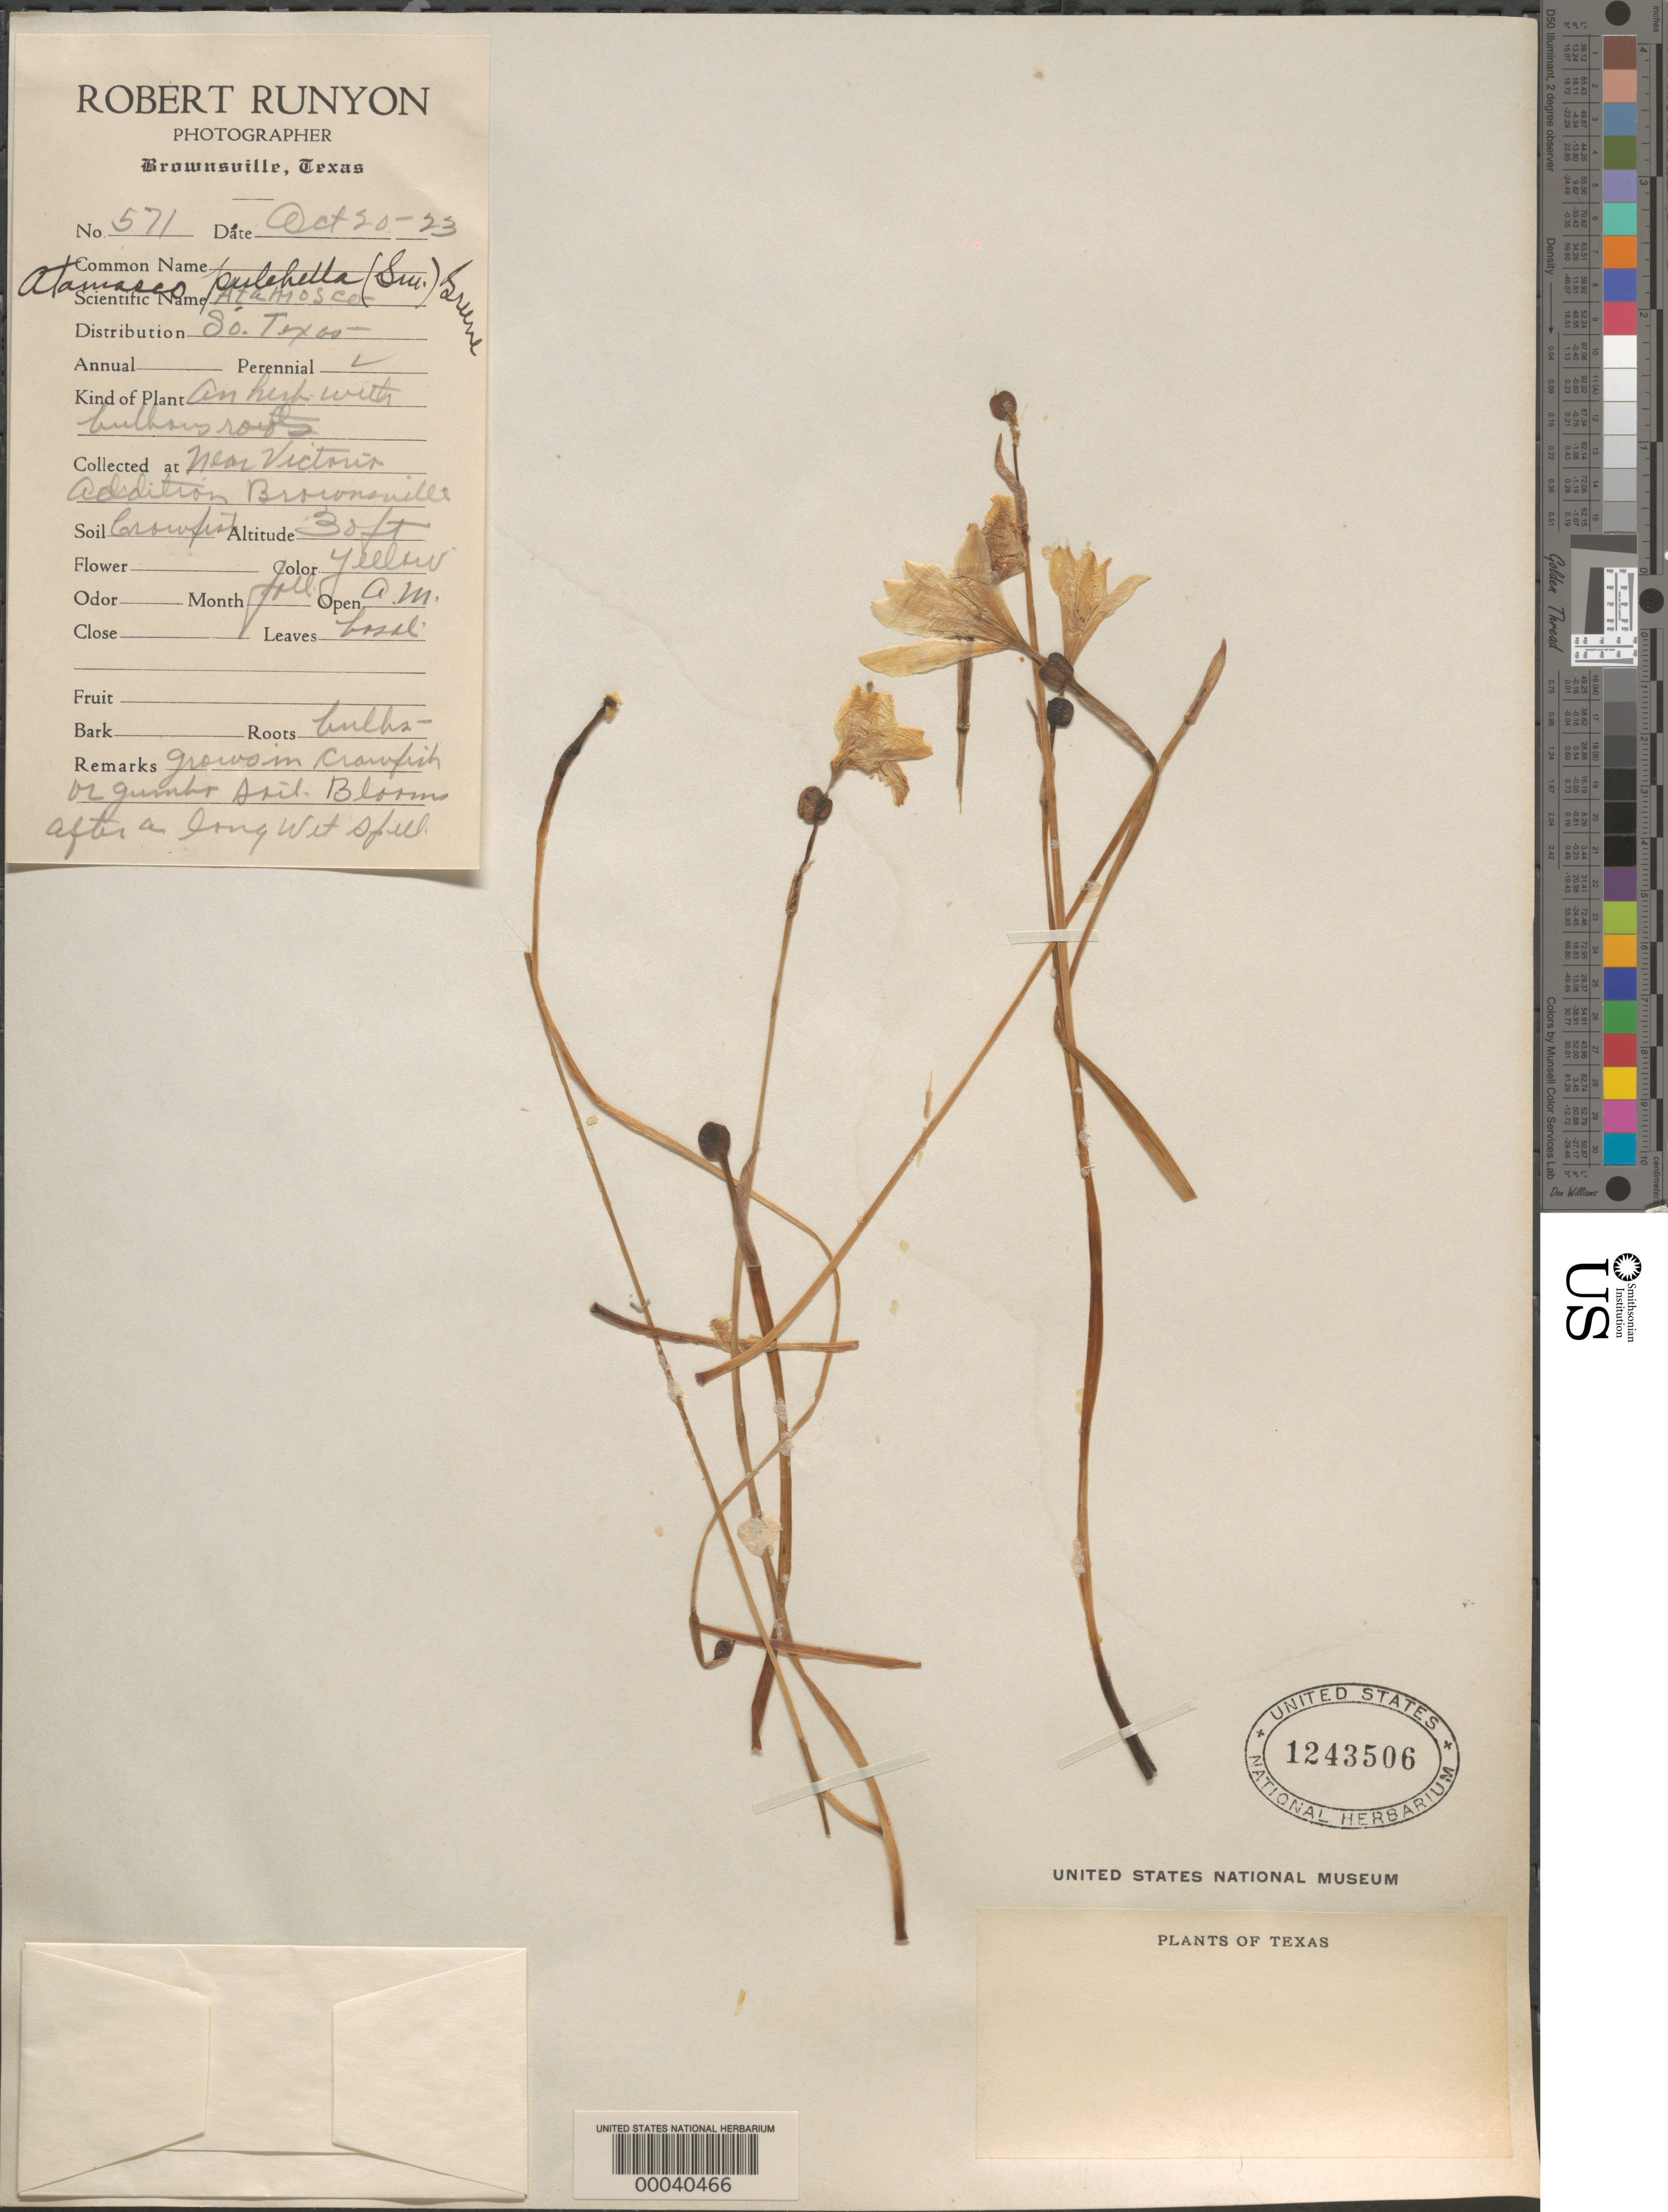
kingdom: Plantae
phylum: Tracheophyta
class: Liliopsida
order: Asparagales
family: Amaryllidaceae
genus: Zephyranthes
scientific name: Zephyranthes pulchella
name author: J.G. Sm.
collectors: R. Runyon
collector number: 571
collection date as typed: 20 Oct 1923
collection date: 1923-10-20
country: United States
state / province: Texas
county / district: Cameron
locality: Vicinity of brownsville, near victoria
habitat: Grows in crawfish or gumbo soil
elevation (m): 9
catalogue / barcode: US 1243506